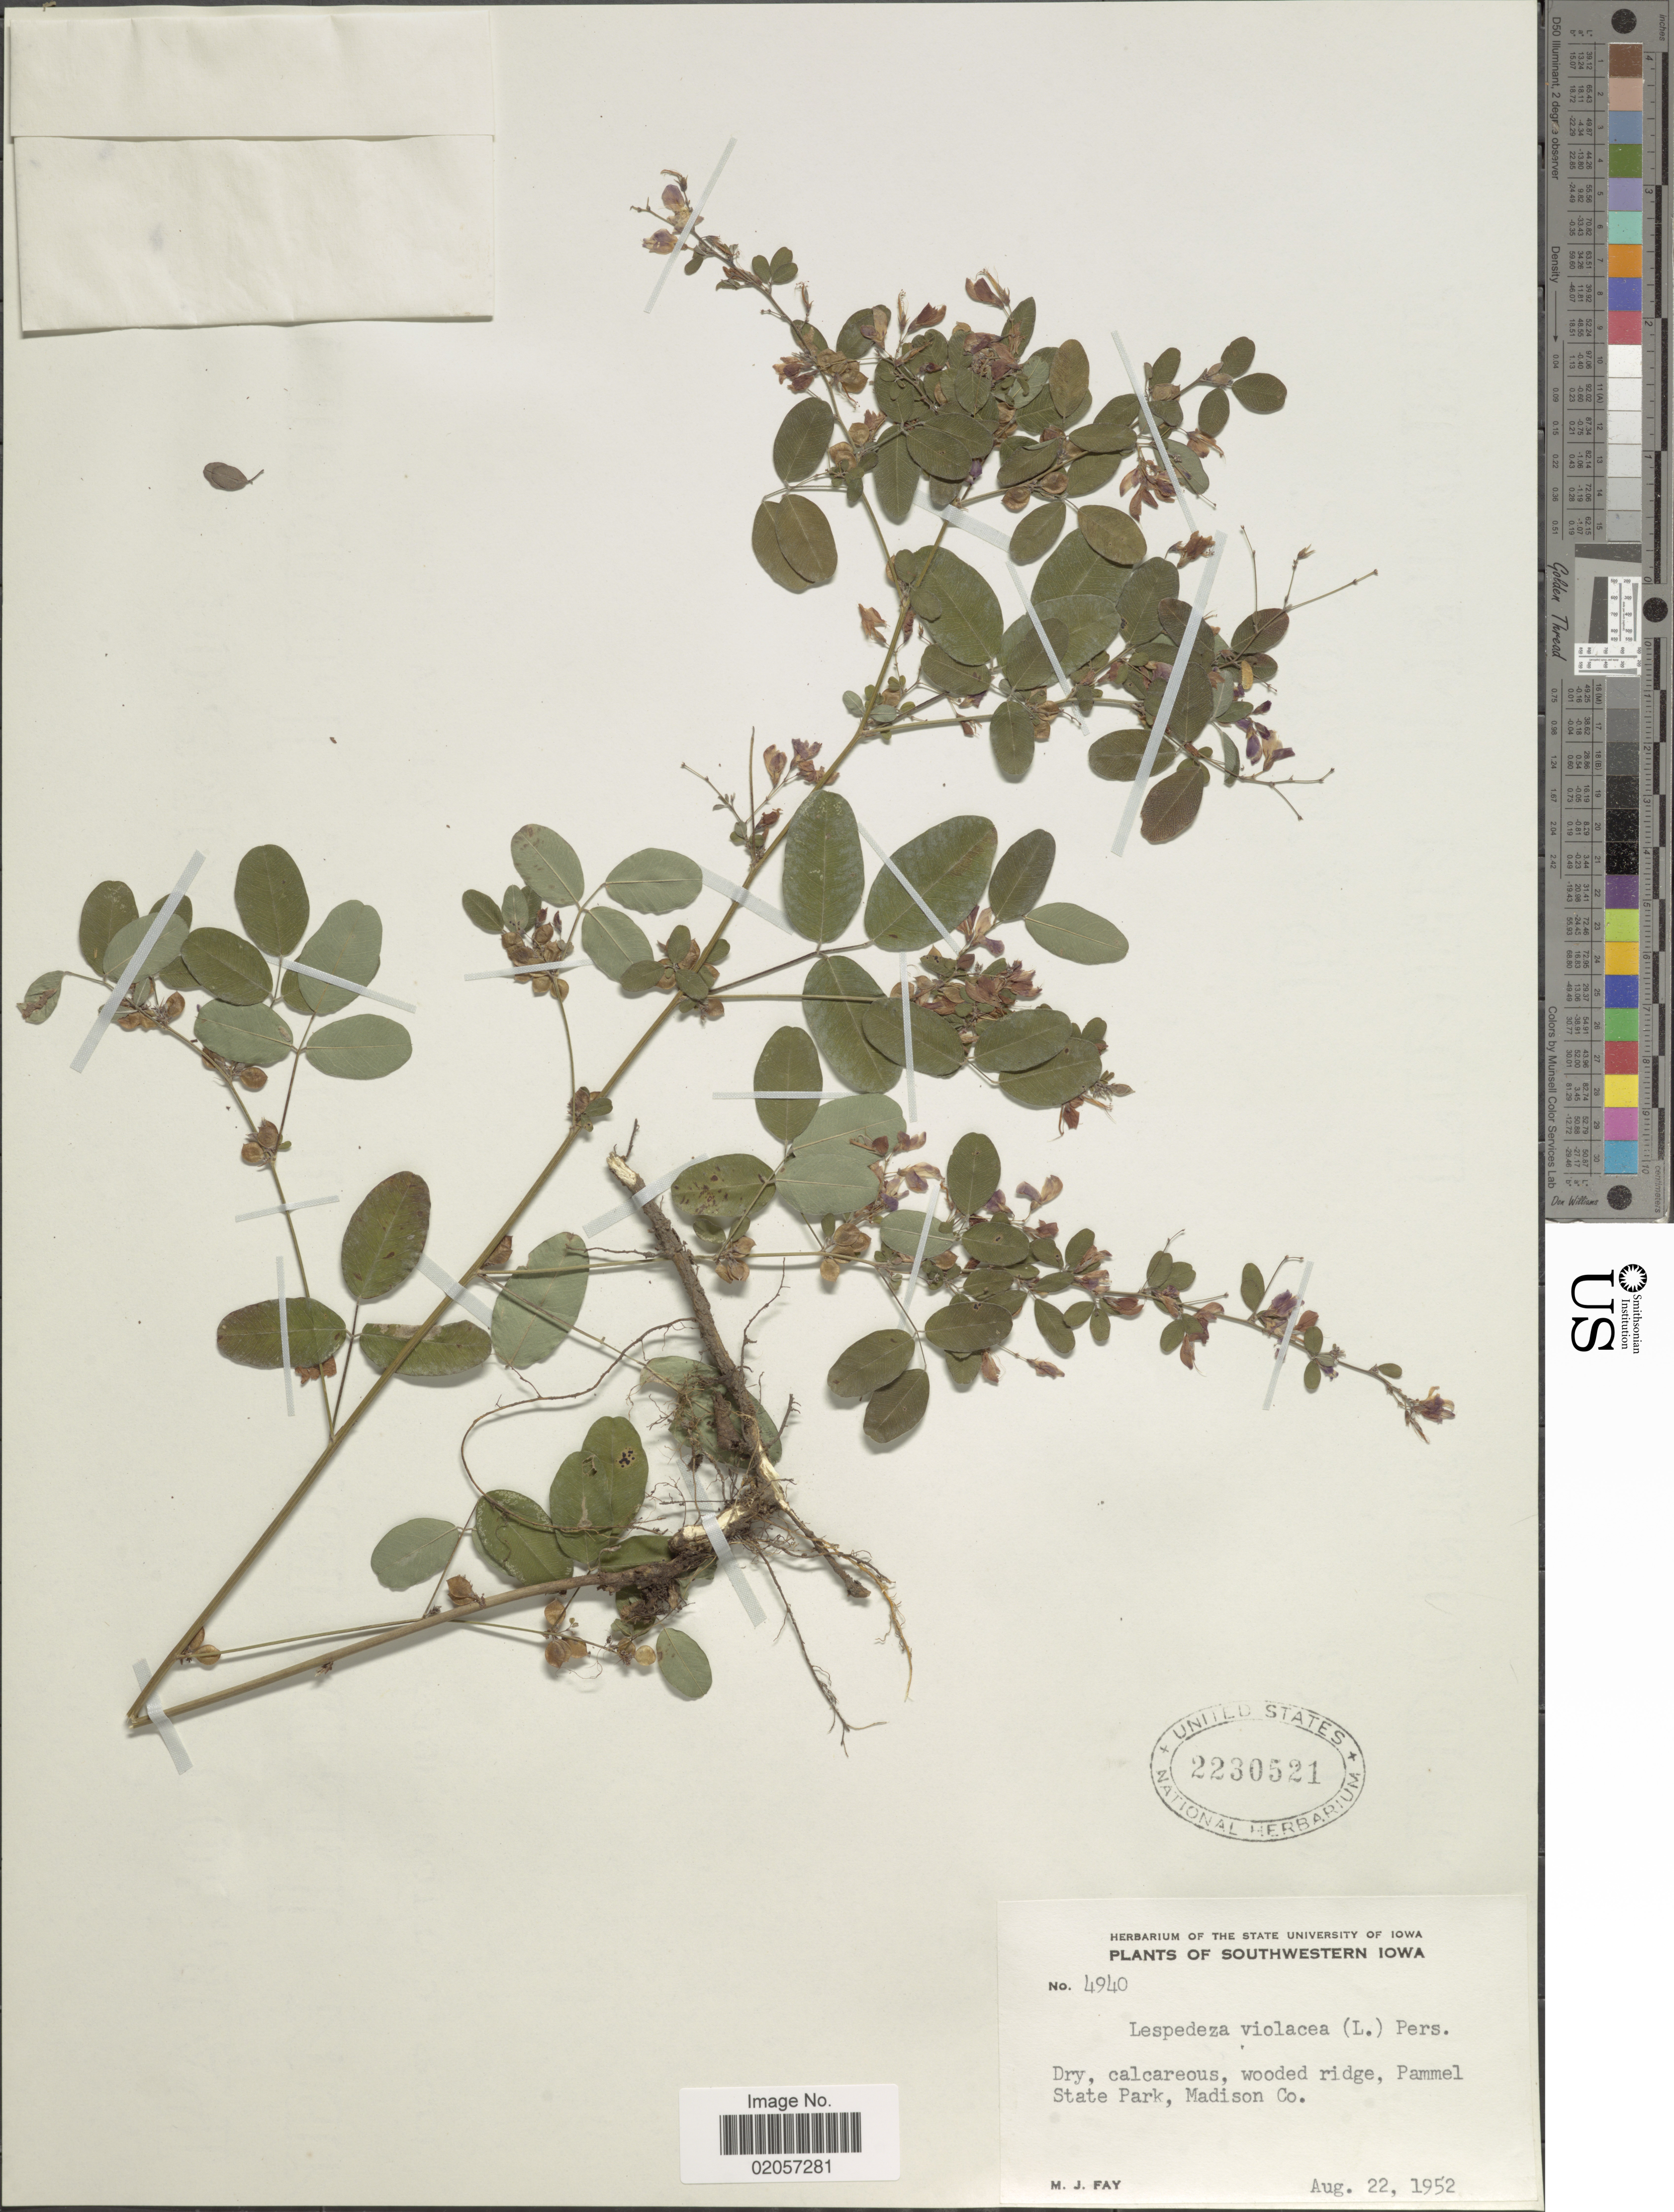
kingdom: Plantae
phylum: Tracheophyta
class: Magnoliopsida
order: Fabales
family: Fabaceae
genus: Lespedeza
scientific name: Lespedeza violacea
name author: (L.) Pers.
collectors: M. Fay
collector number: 4940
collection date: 1952-08-22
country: United States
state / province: Iowa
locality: Southwestern Iowa. pammel State Park, Madison Co.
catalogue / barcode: US 2230521